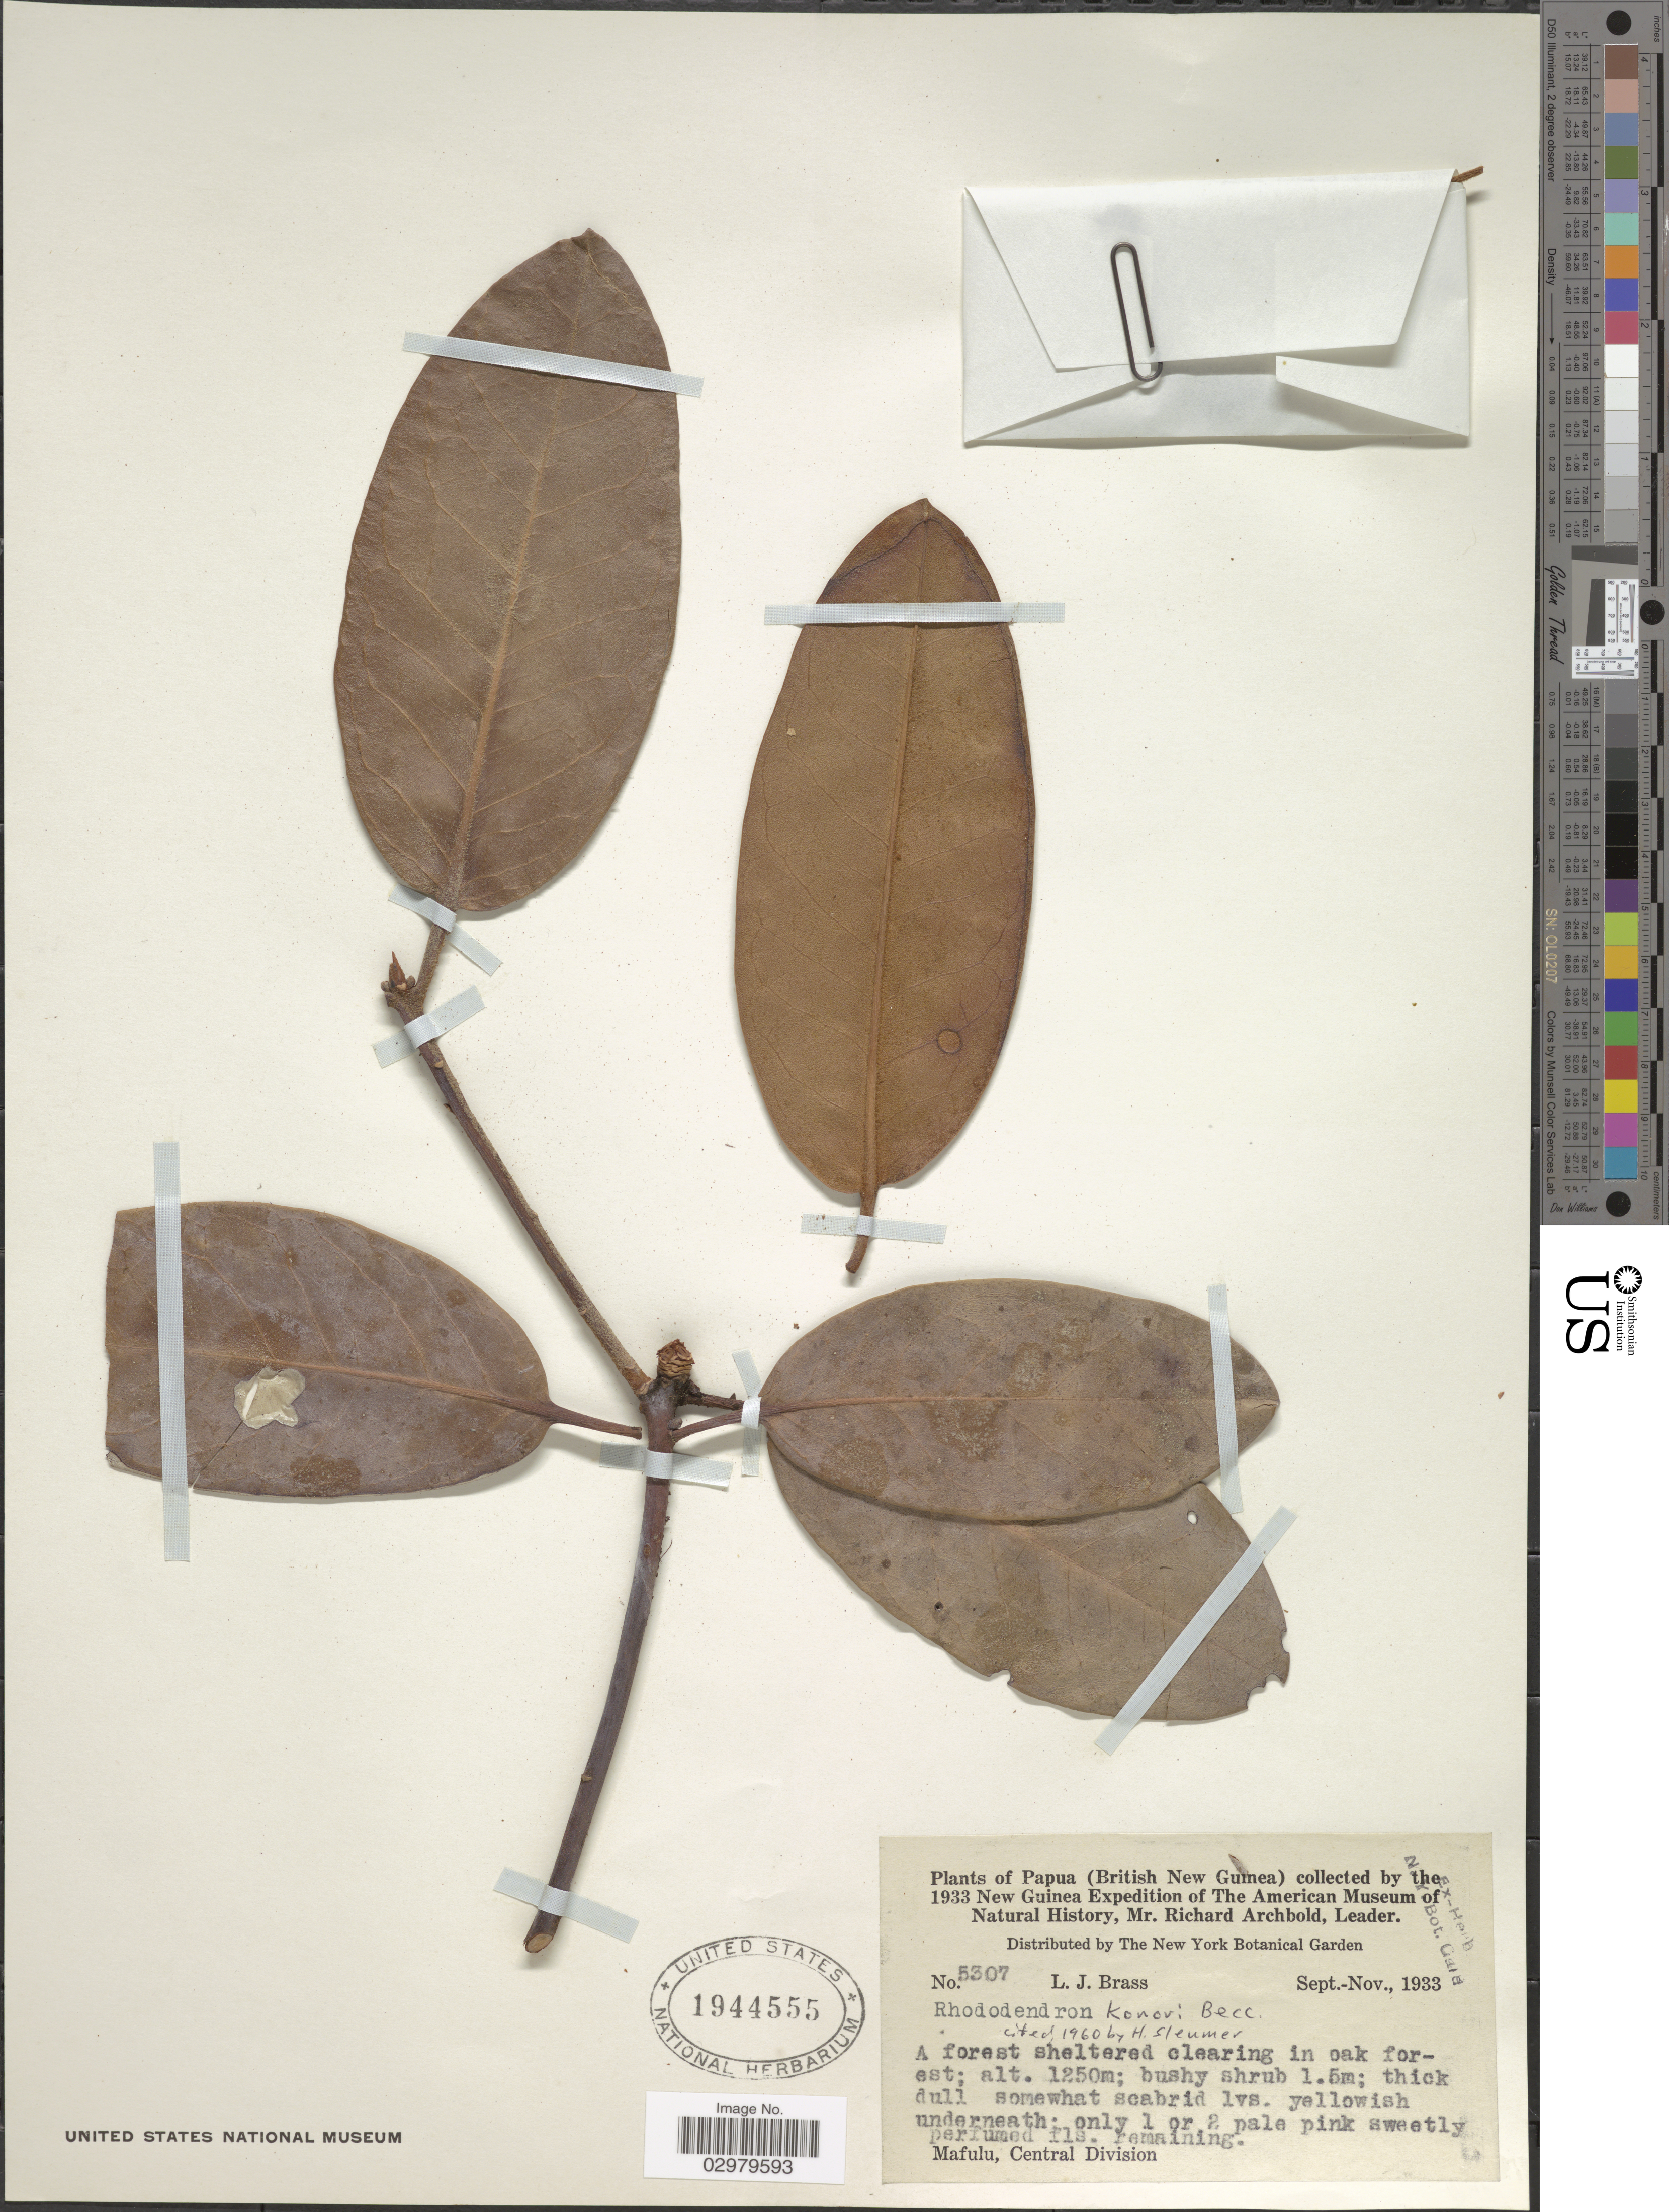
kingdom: Plantae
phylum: Tracheophyta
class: Magnoliopsida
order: Ericales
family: Ericaceae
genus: Rhododendron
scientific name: Rhododendron konori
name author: Becc.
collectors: L. J. Brass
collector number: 5307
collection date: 1933-09/1933-11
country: Papua New Guinea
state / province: Central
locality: Papua (British New Guinea). Mafulu, Central Division.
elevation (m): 1250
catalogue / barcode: US 1944555